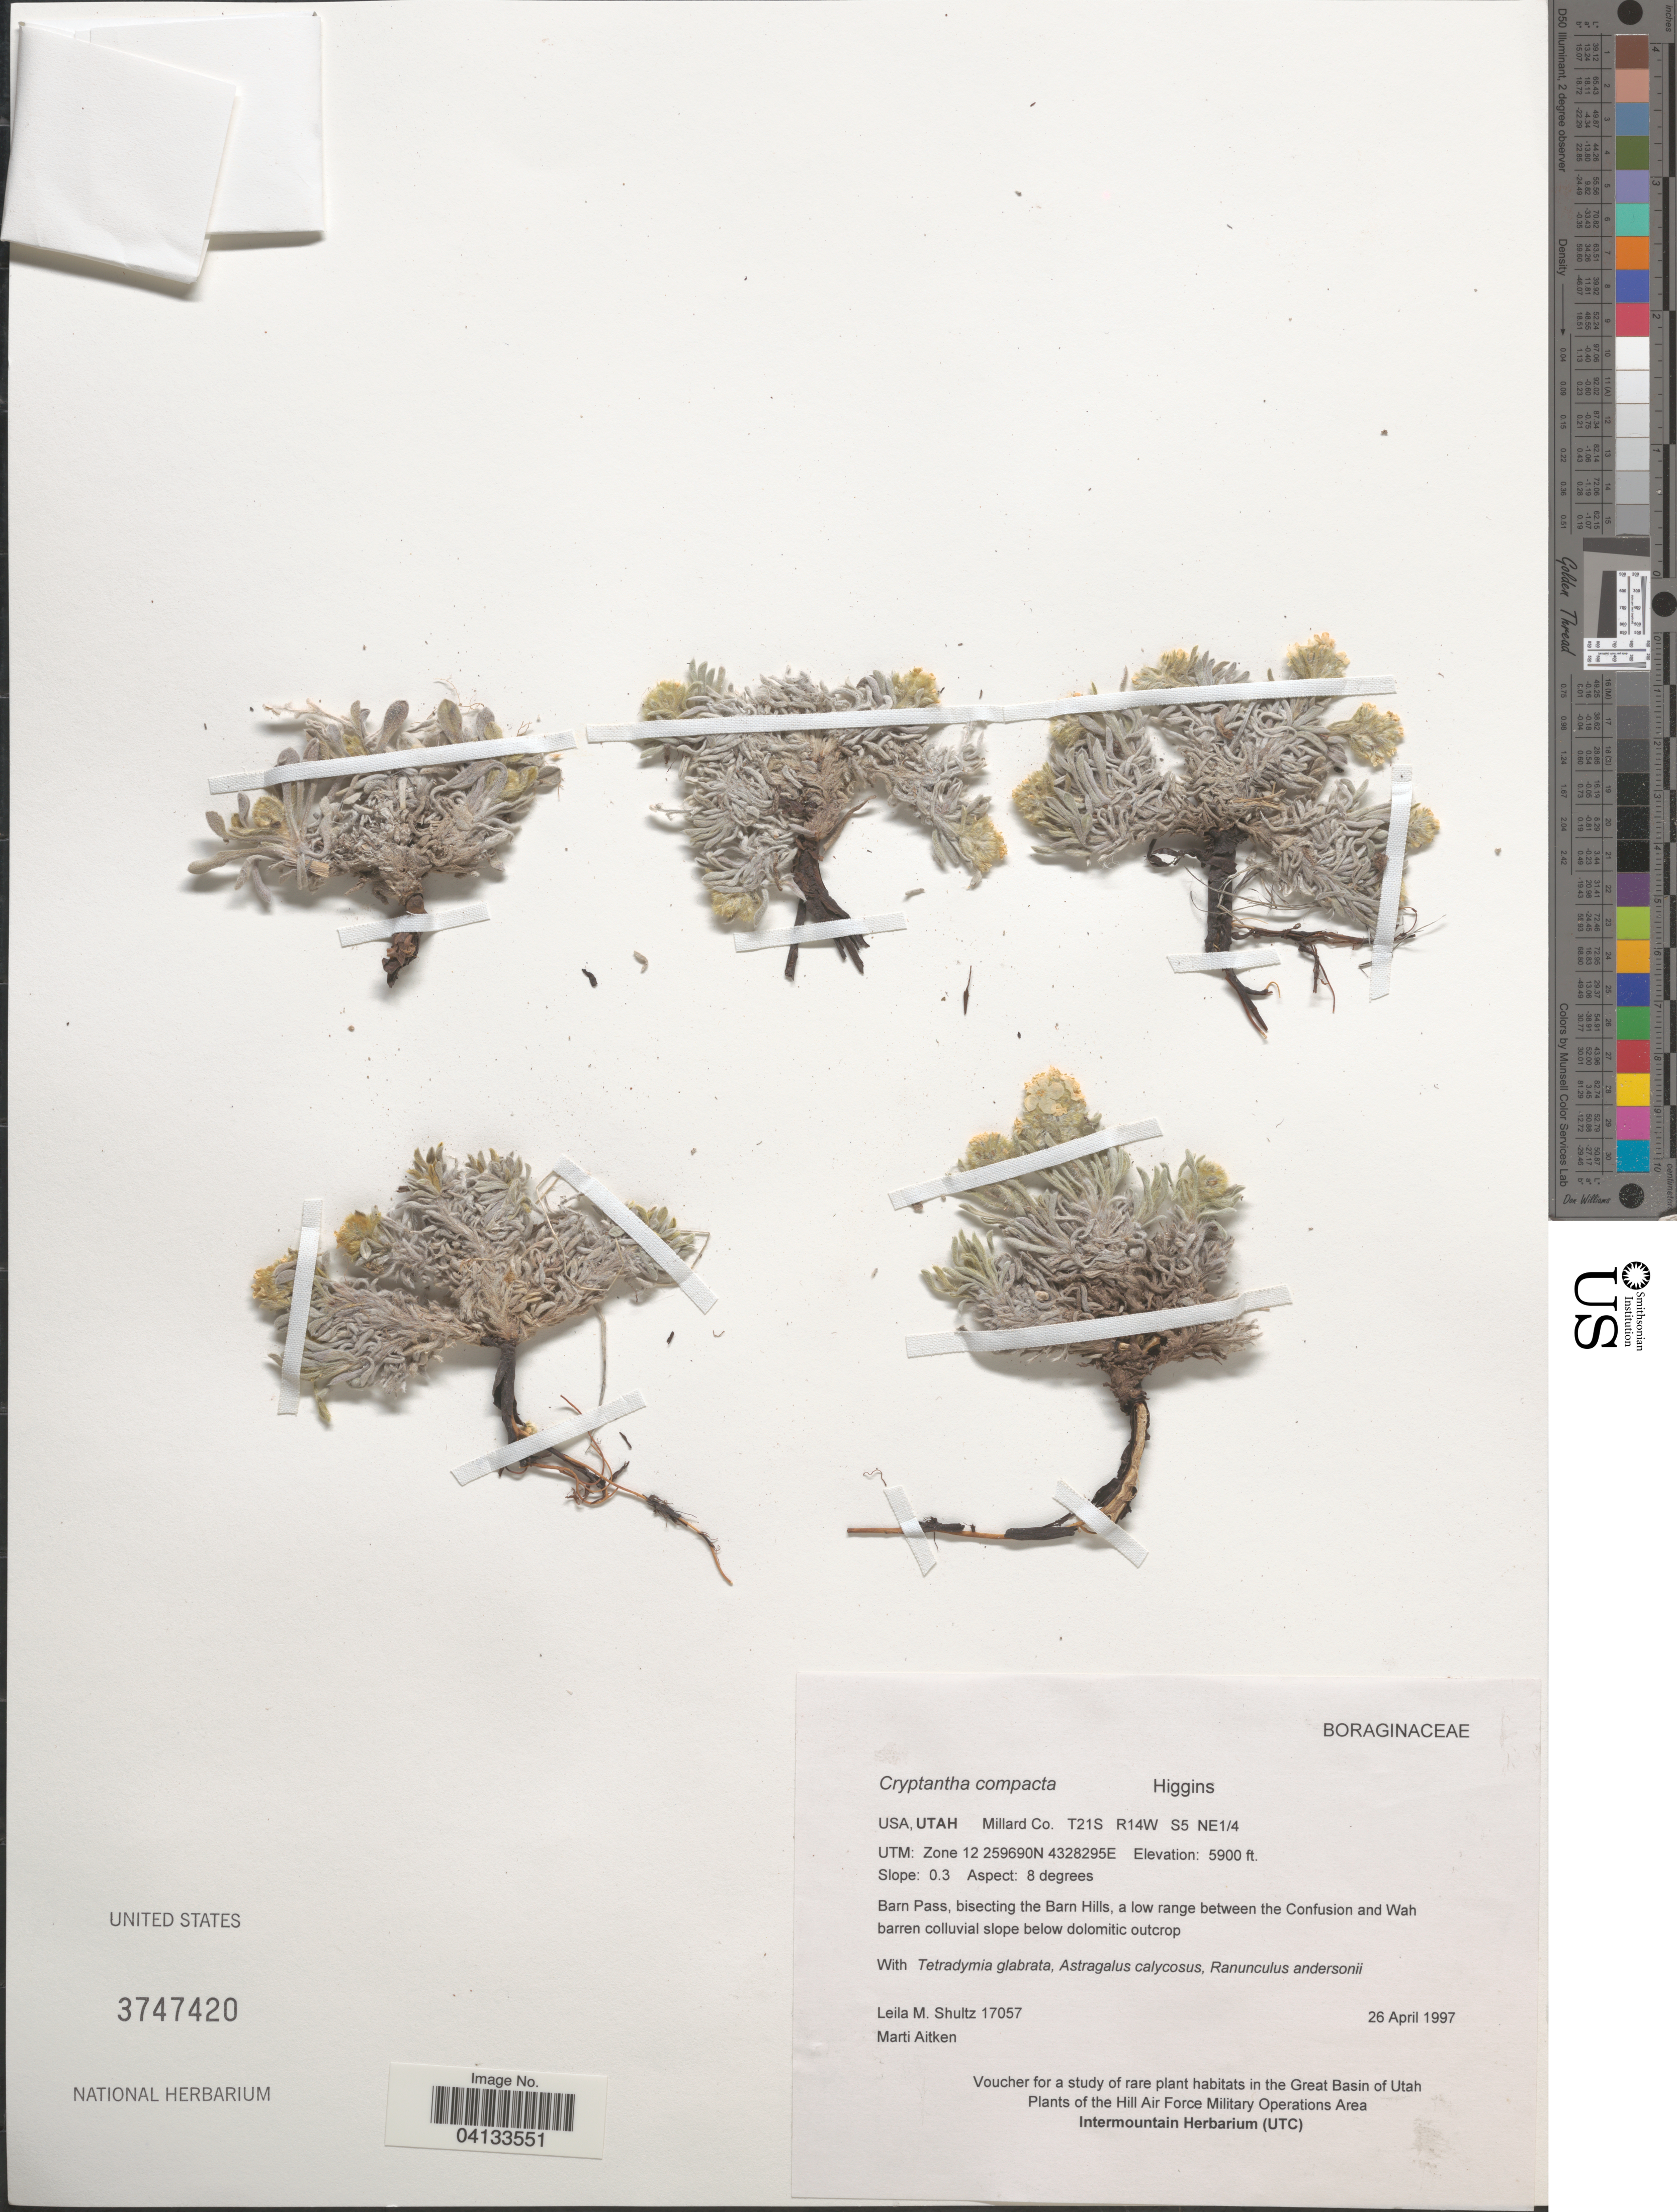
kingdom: Plantae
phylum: Tracheophyta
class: Magnoliopsida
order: Boraginales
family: Boraginaceae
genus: Cryptantha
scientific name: Cryptantha compacta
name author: L.C. Higgins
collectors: L. Shultz & M. Aitken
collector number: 17057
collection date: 1997-04-26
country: United States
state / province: Utah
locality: Millard Co. T21S R14W S5 NE¼. UTM: Zone 12 259690N 4328295E.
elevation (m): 1798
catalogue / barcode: US 3747420